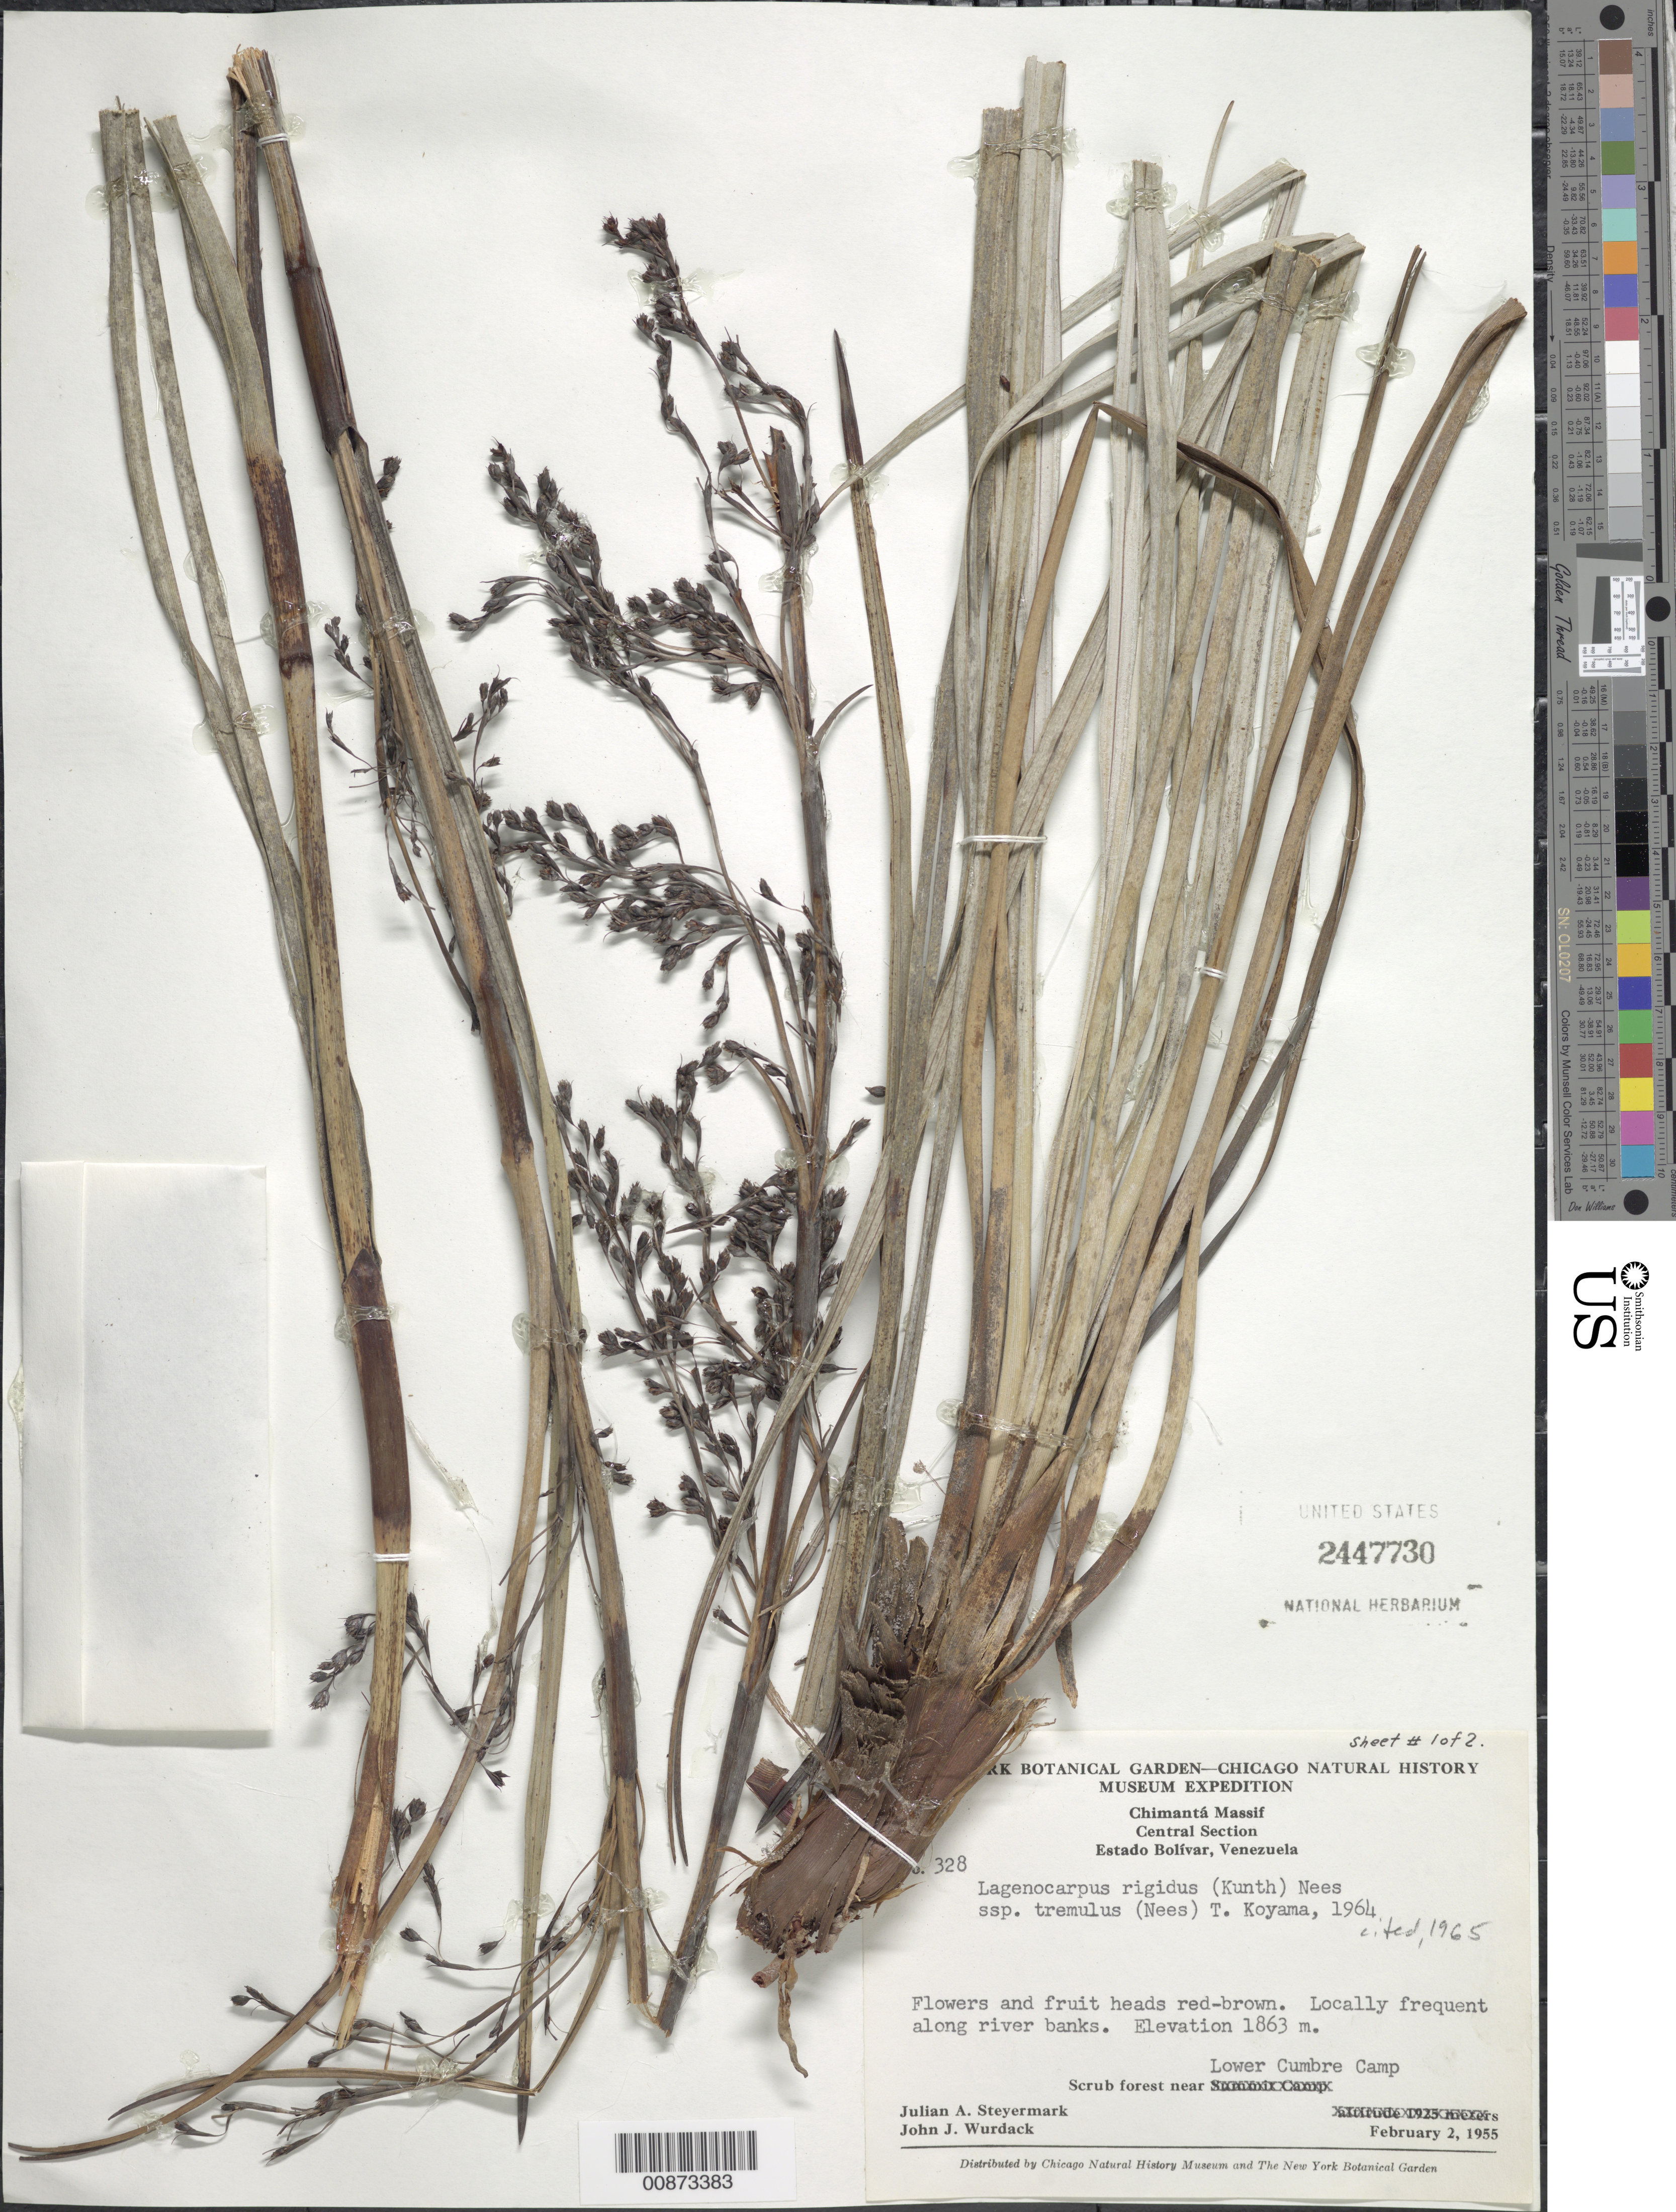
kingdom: Plantae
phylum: Tracheophyta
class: Liliopsida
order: Poales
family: Cyperaceae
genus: Lagenocarpus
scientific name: Lagenocarpus rigidus subsp. tremulus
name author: (Nees) T. Koyama & Maguire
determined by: Koyama, Tetsuo M.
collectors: J. Steyermark & J. J. Wurdack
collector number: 55 328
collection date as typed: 2-Feb-55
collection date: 1955-02-02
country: Venezuela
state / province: Bolívar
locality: Chimantá Massif, Central Section, Lower Cumbre Camp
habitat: Scrub forest, along river banks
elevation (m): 1863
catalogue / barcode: US 2447730